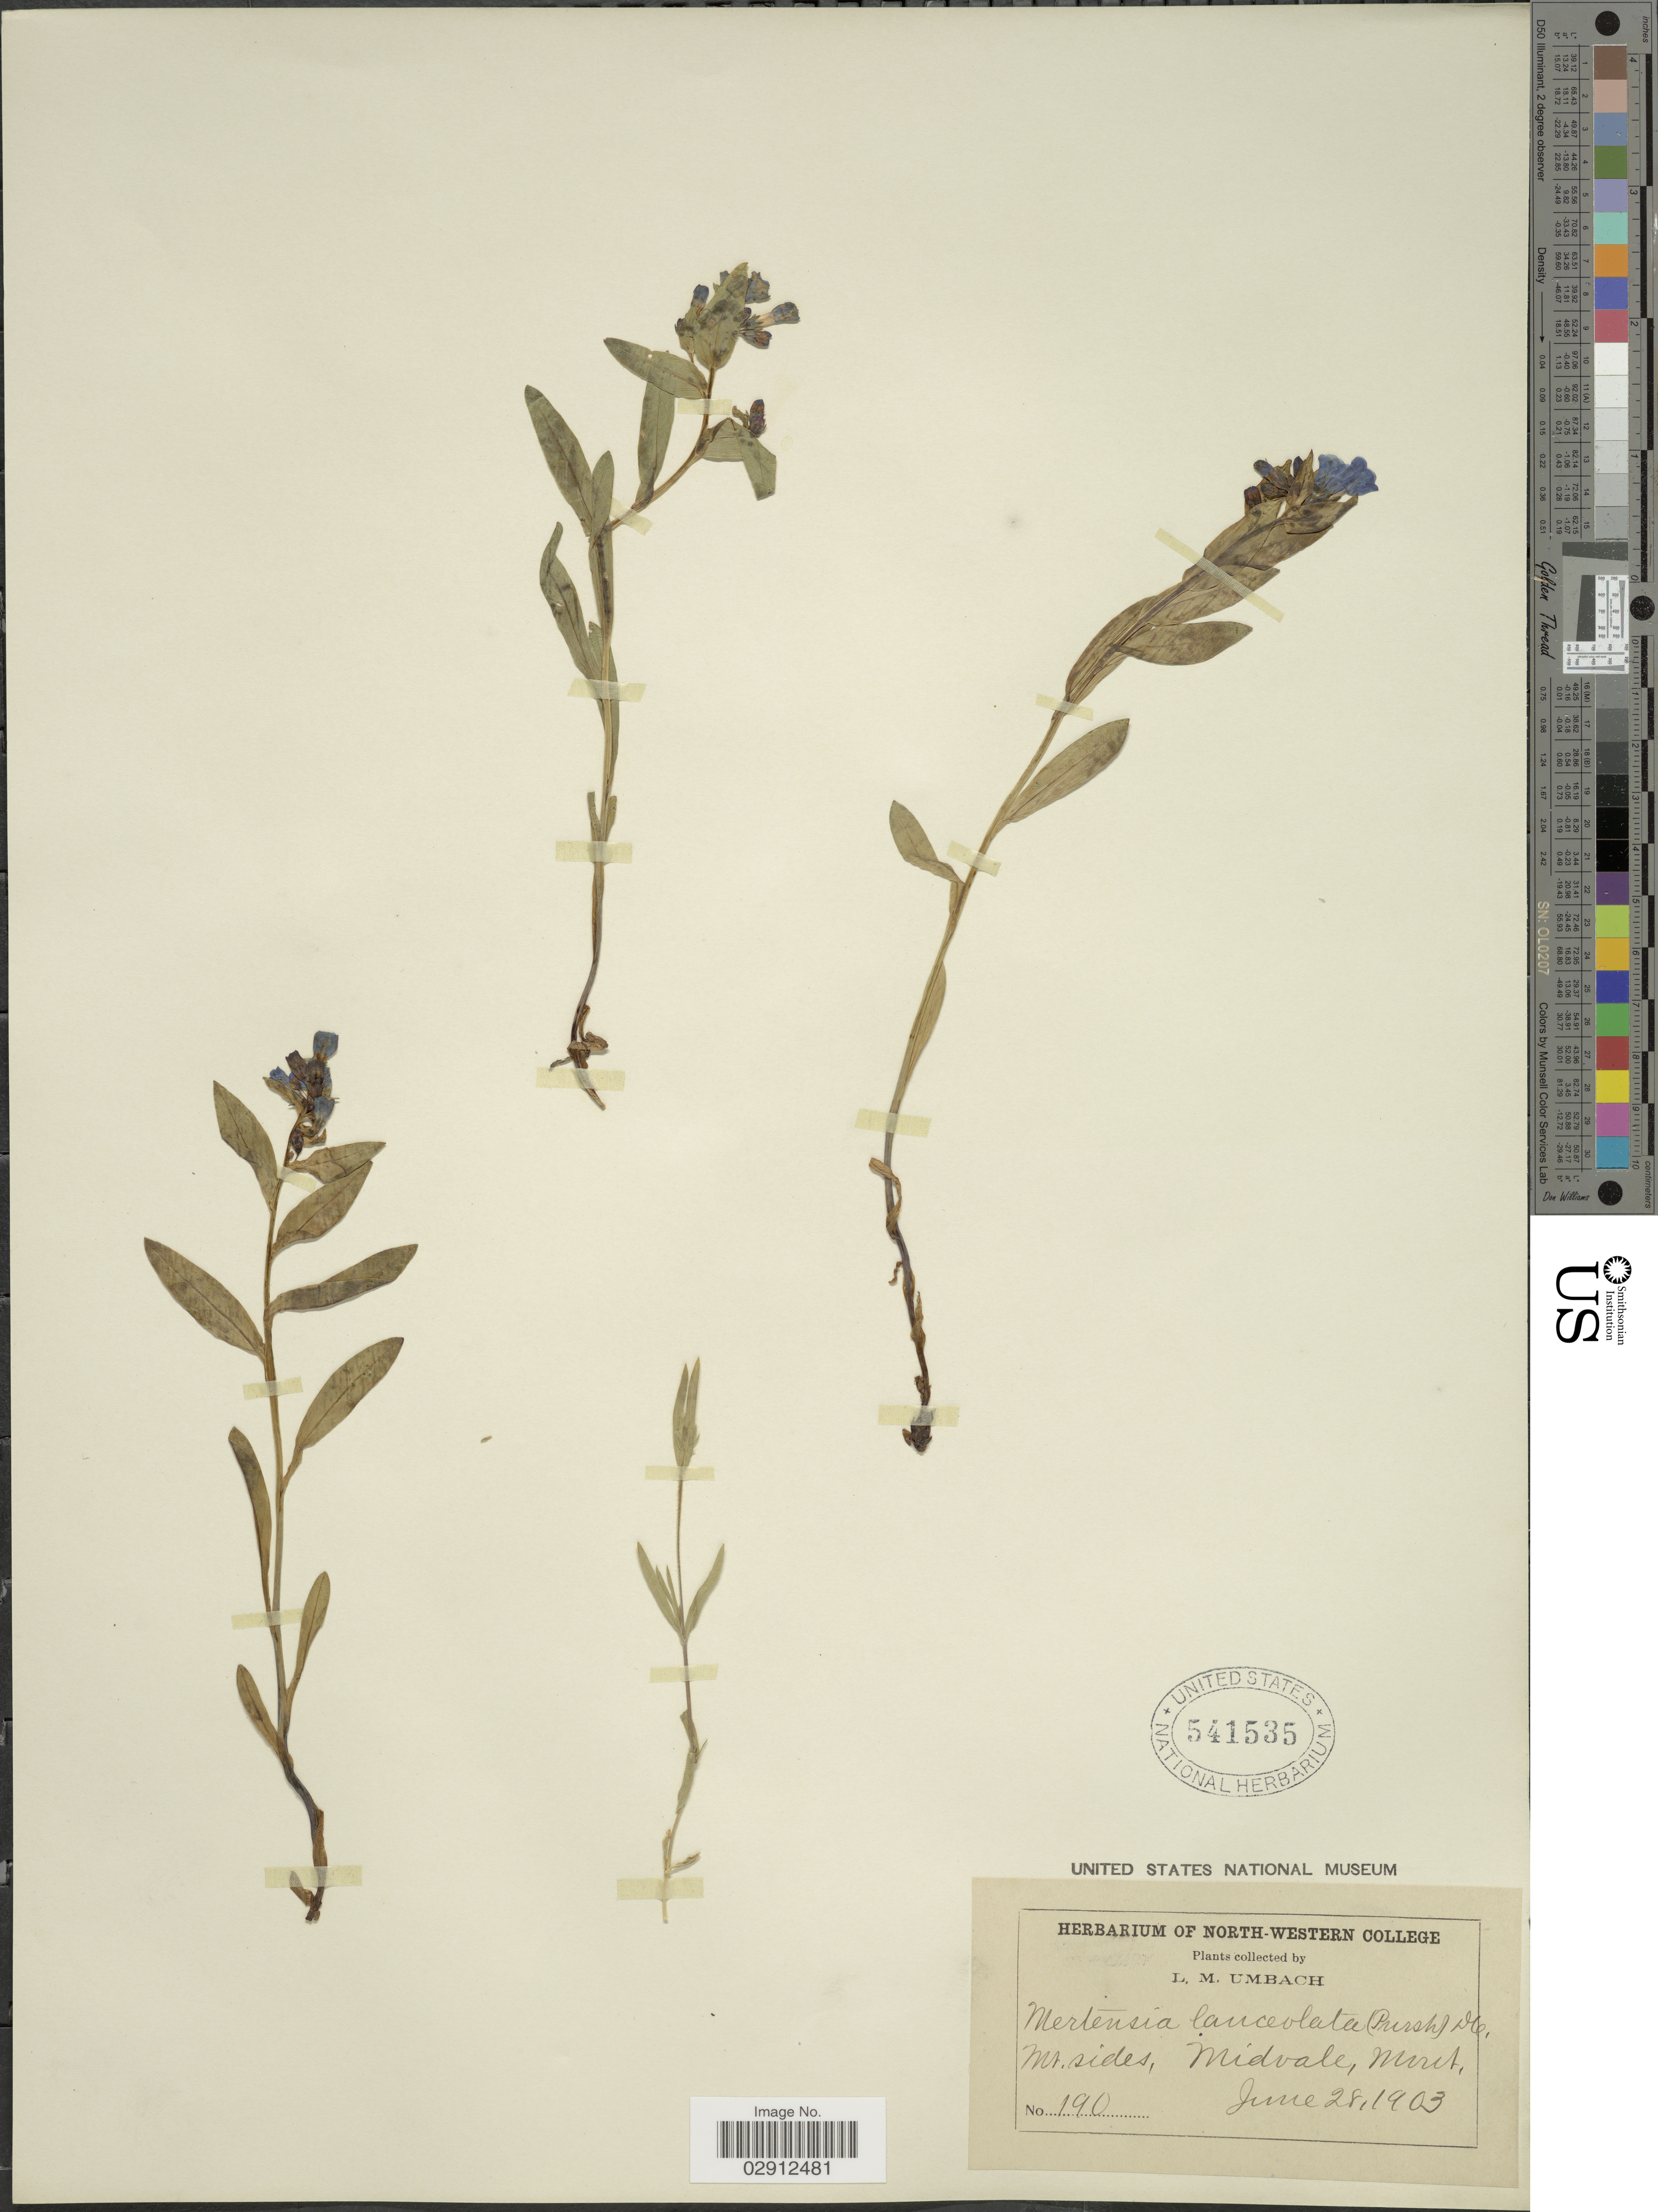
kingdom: Plantae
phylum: Tracheophyta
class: Magnoliopsida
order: Boraginales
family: Boraginaceae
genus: Mertensia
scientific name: Mertensia lanceolata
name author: (Pursh) DC. ex A. DC.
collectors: L. M. Umbach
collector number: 190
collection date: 1903-06-28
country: United States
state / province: Montana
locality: Mt. sides, Midvale, Mont.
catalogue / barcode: US 541535